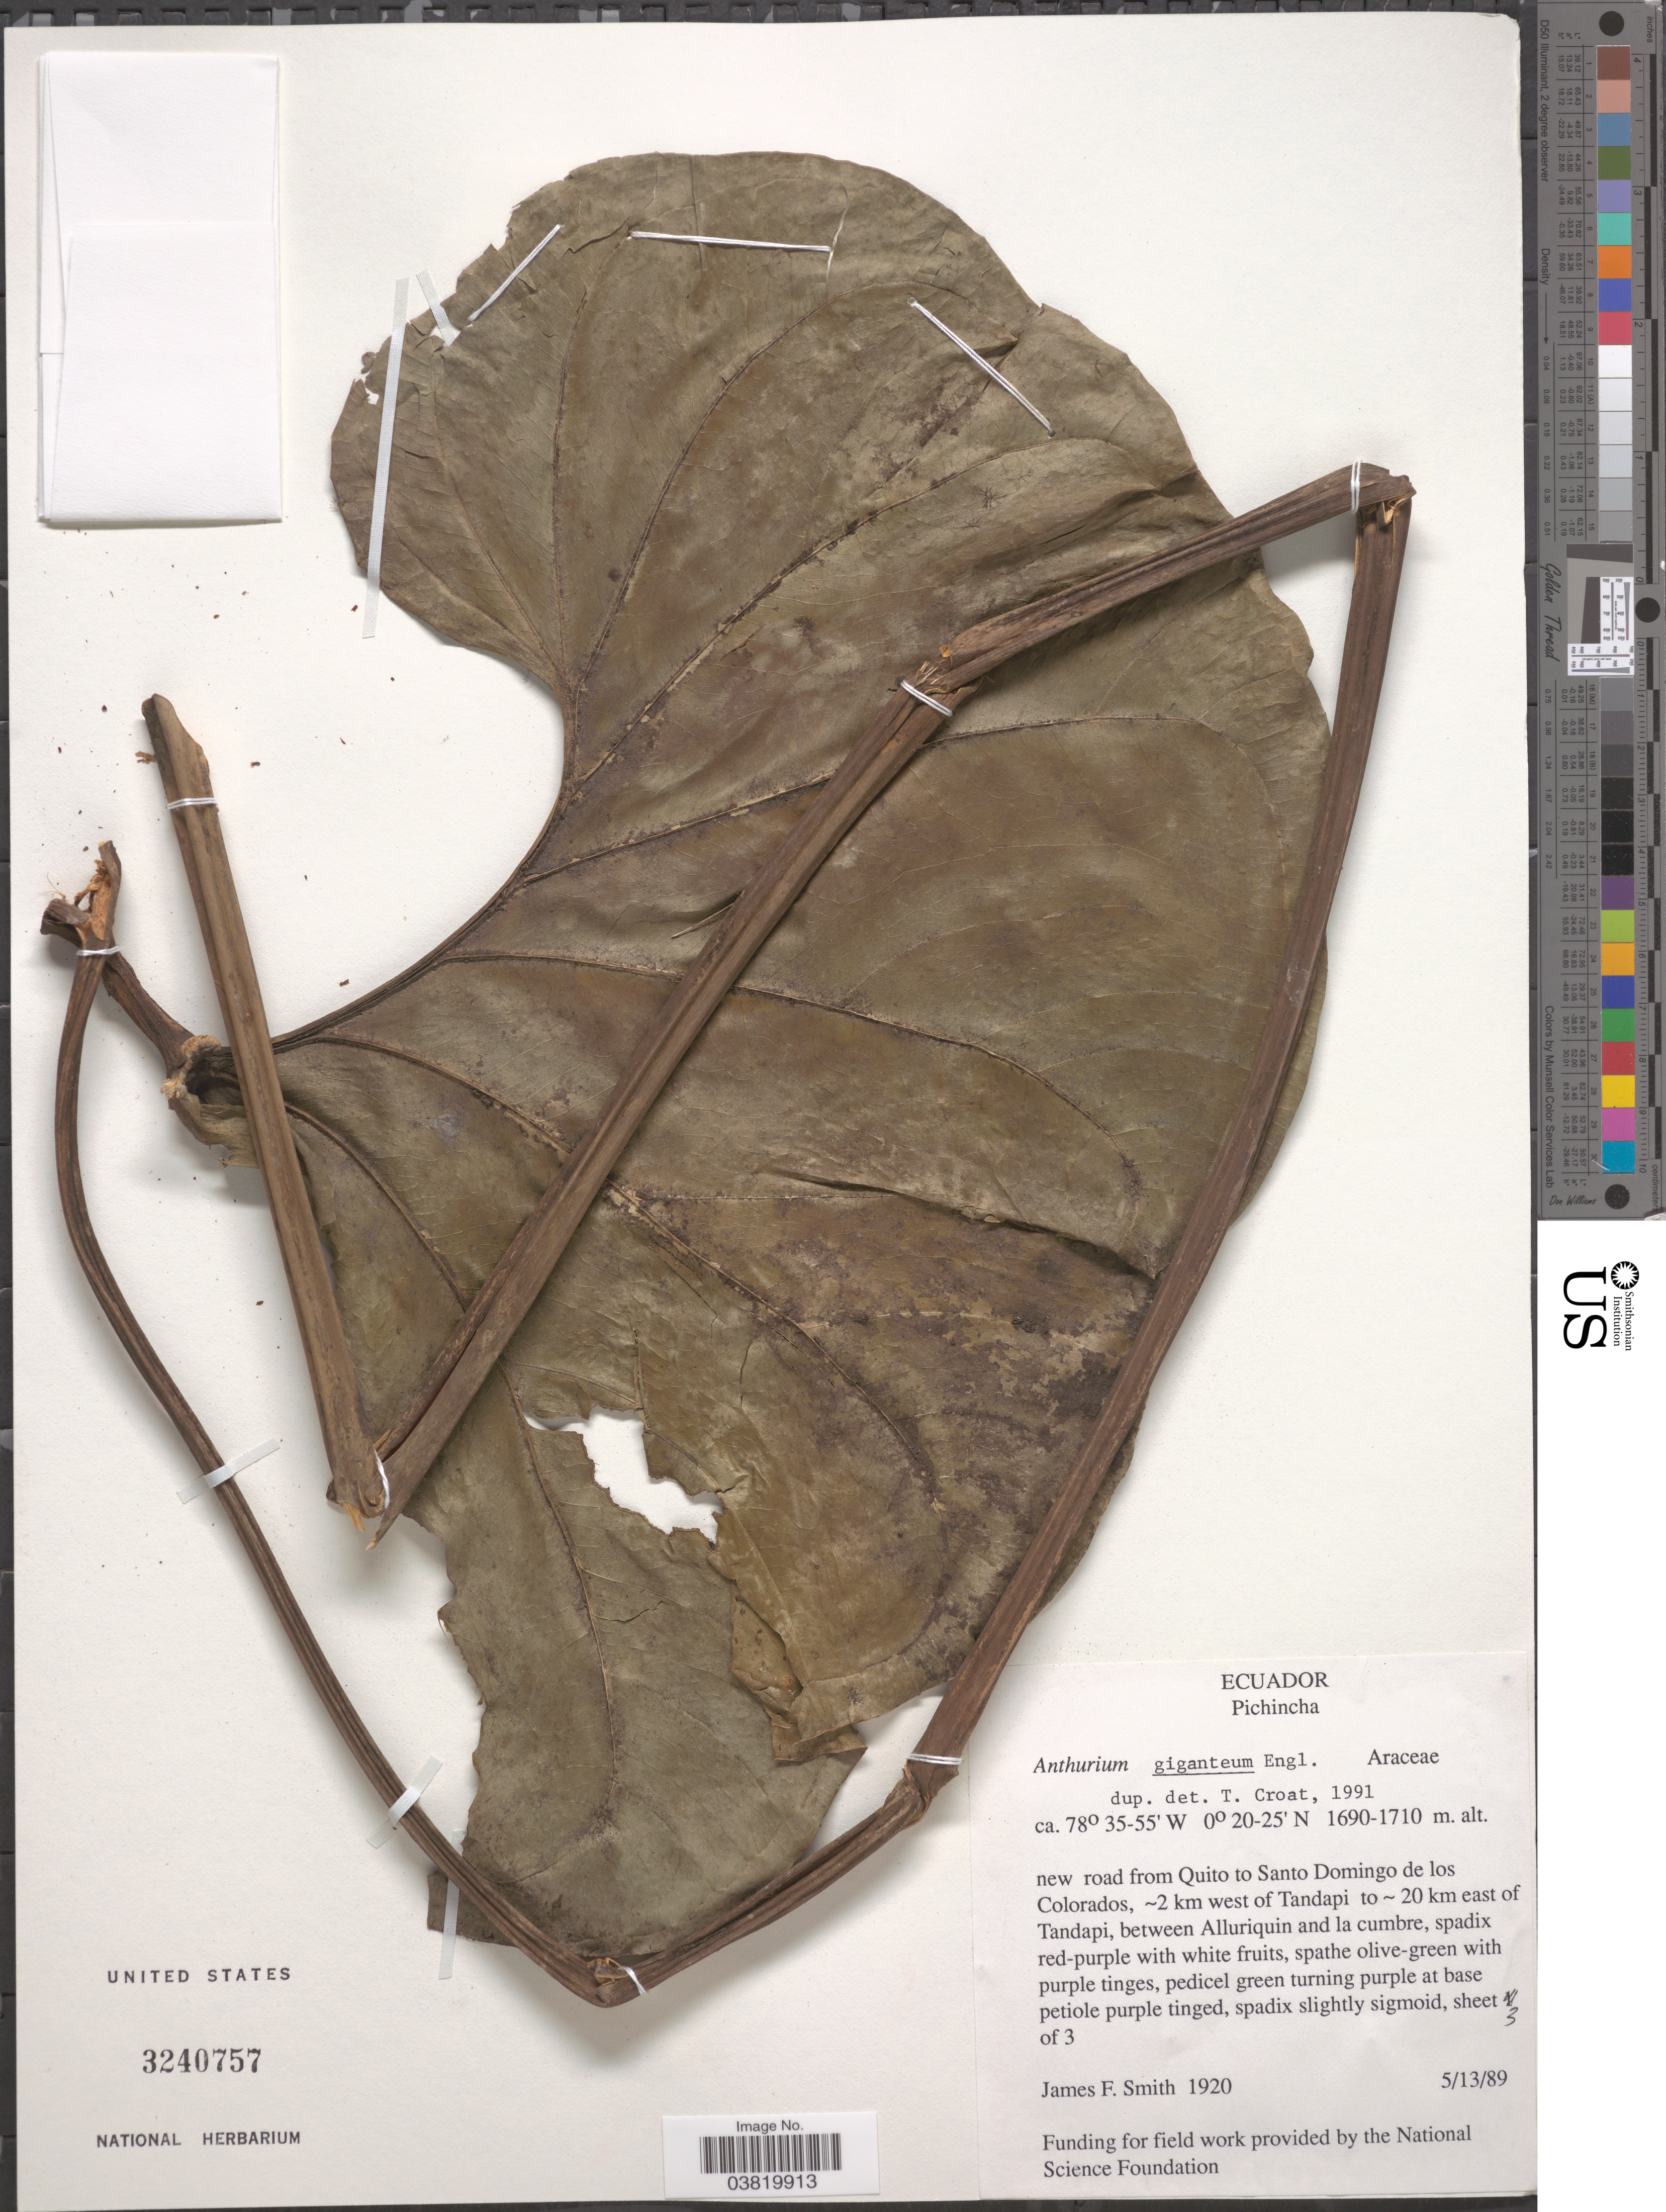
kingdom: Plantae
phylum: Tracheophyta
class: Liliopsida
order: Alismatales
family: Araceae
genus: Anthurium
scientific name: Anthurium giganteum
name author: Engl.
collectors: J. F. Smith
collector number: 1920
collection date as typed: Transcribed d/m/y: 13/5/89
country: Ecuador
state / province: Pichincha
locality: New road from Quito to Santo Domingo de los Colorados, 2 km west of Tandapi to 20 km east of Tandapi, between Alluriquin and la cumbre.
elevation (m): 1690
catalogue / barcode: US 3240757